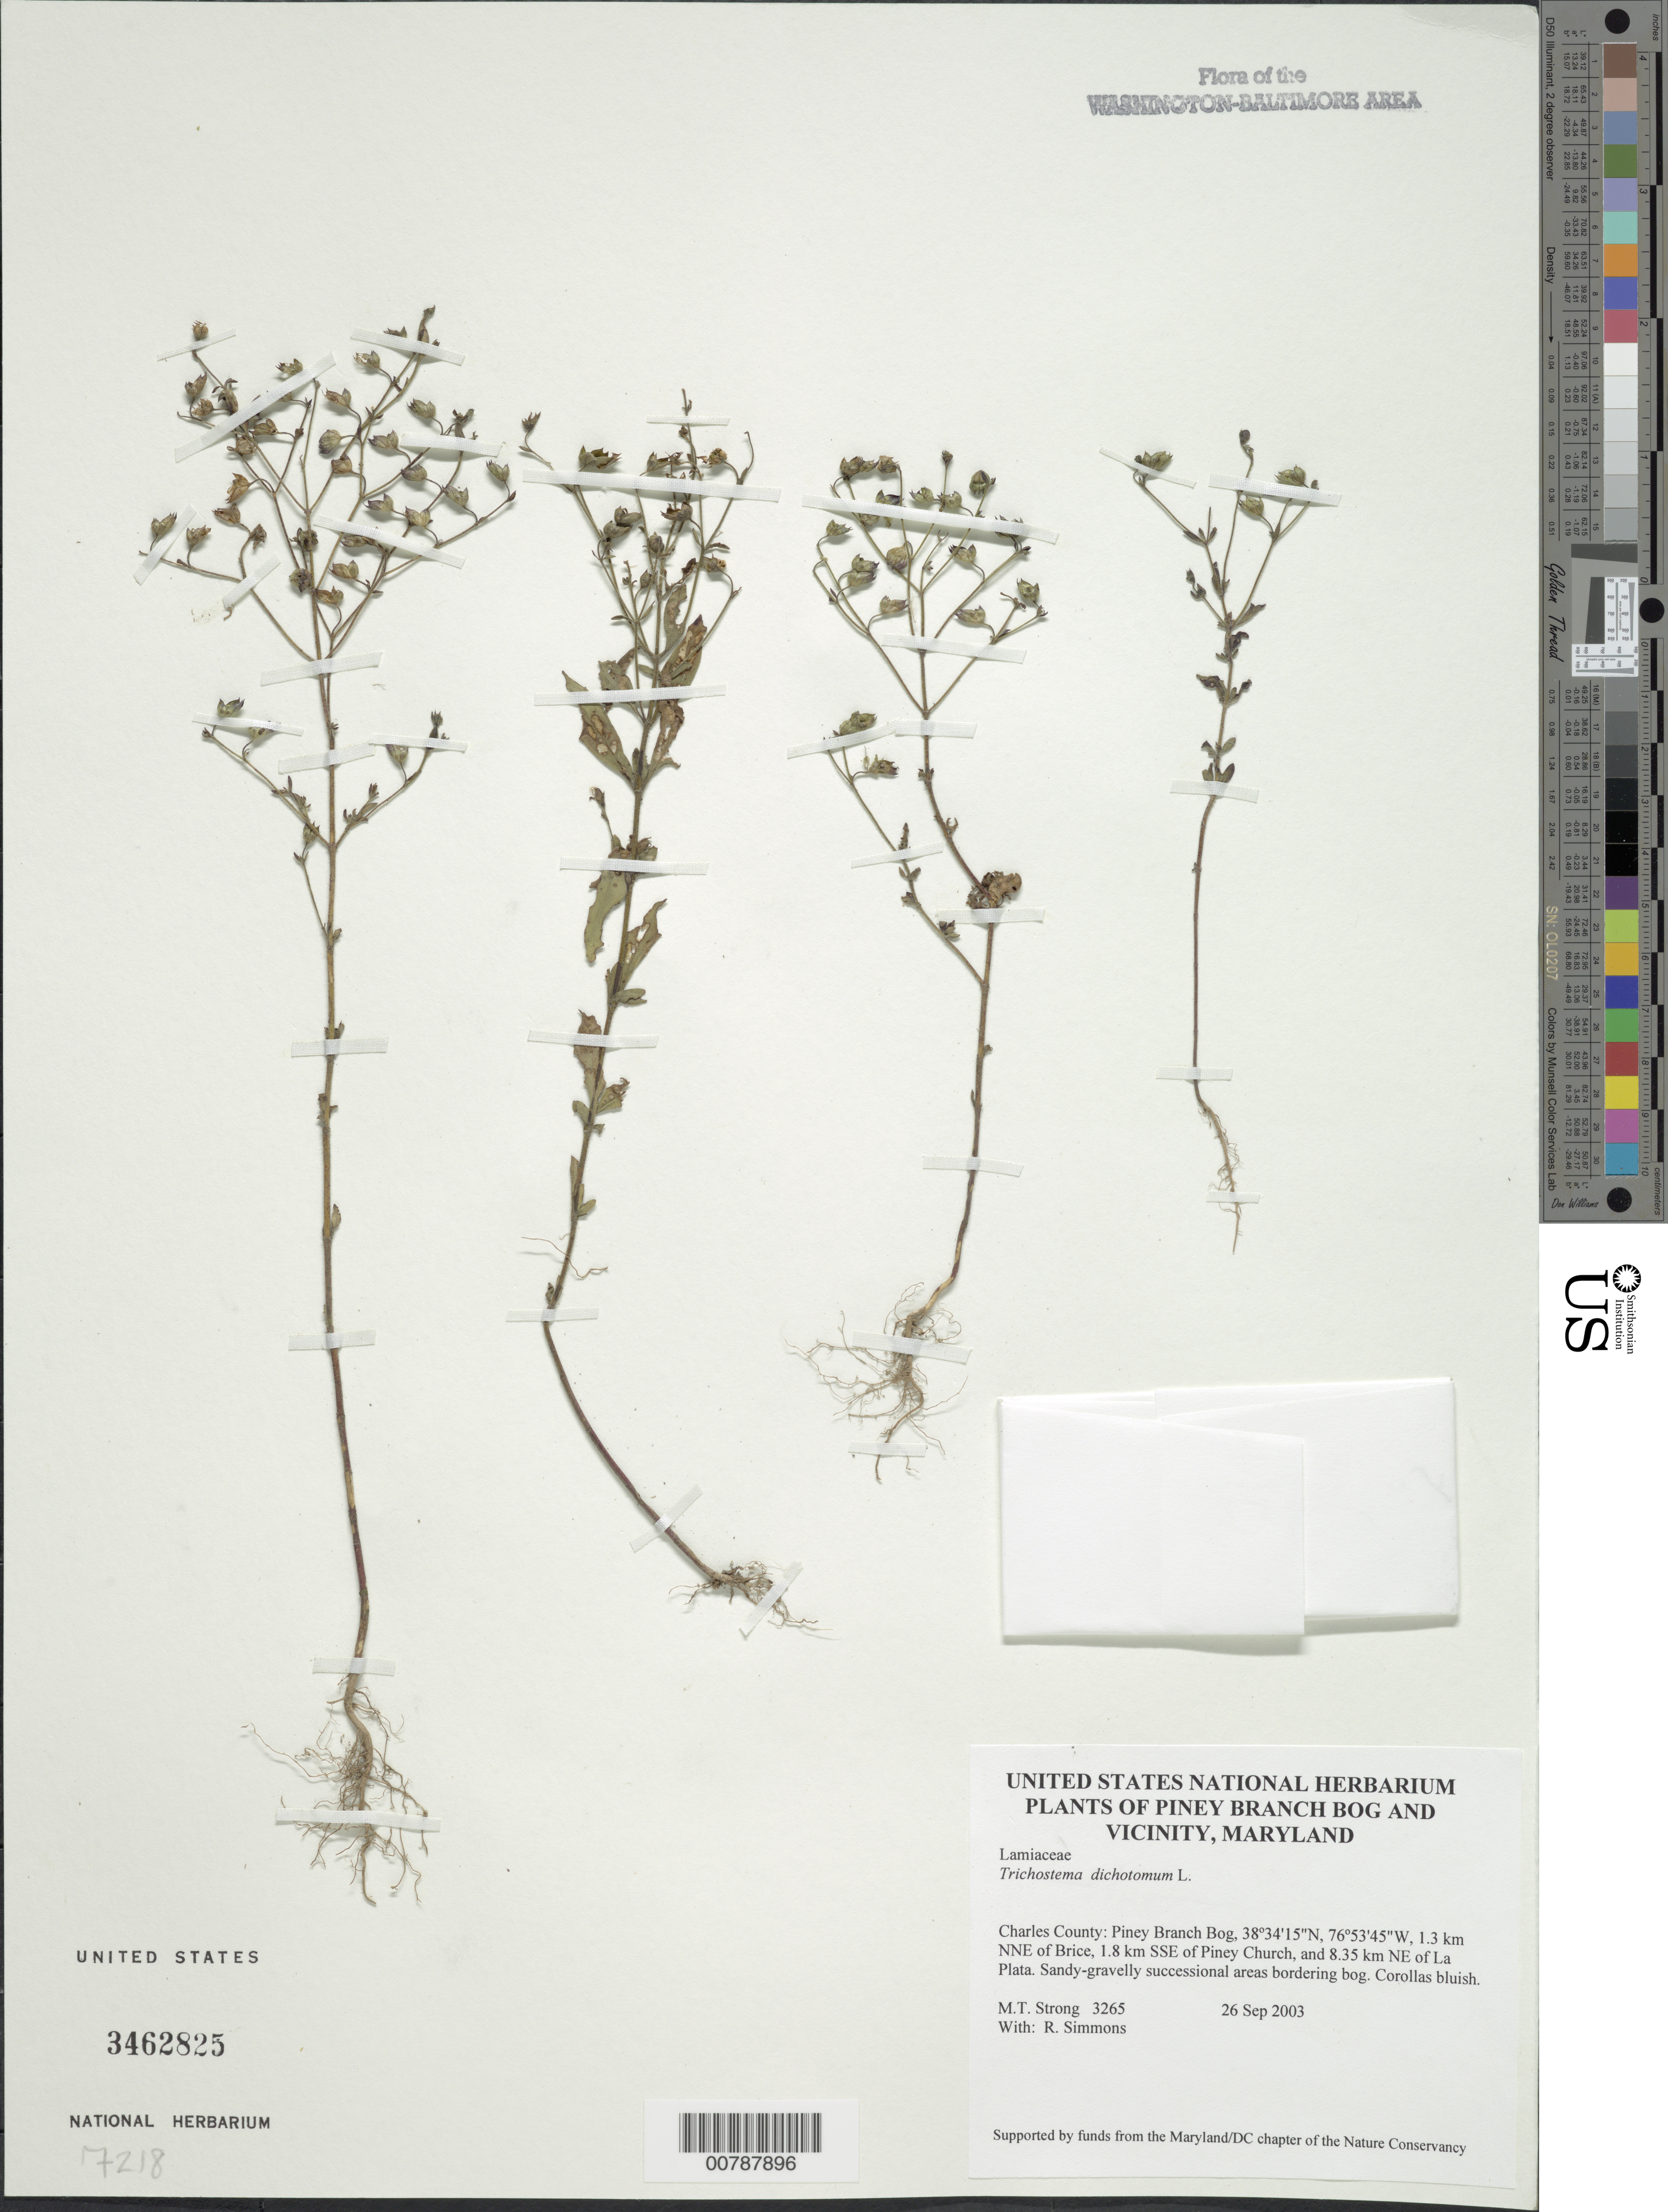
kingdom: Plantae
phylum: Tracheophyta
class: Magnoliopsida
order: Lamiales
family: Lamiaceae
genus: Trichostema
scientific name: Trichostema dichotomum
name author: L.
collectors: M. T. Strong & R. H. Simmons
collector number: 3265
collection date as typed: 26 Sep 2003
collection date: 2003-09-26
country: United States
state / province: Maryland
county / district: Charles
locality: Piney Branch Bog, 1.3 km NNE of Brice, 1.8 km SSE of Piney Church, and 8.35 km NE of La Plata.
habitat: Sandy-gravelly successional areas bordering bog.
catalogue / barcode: US 3462825